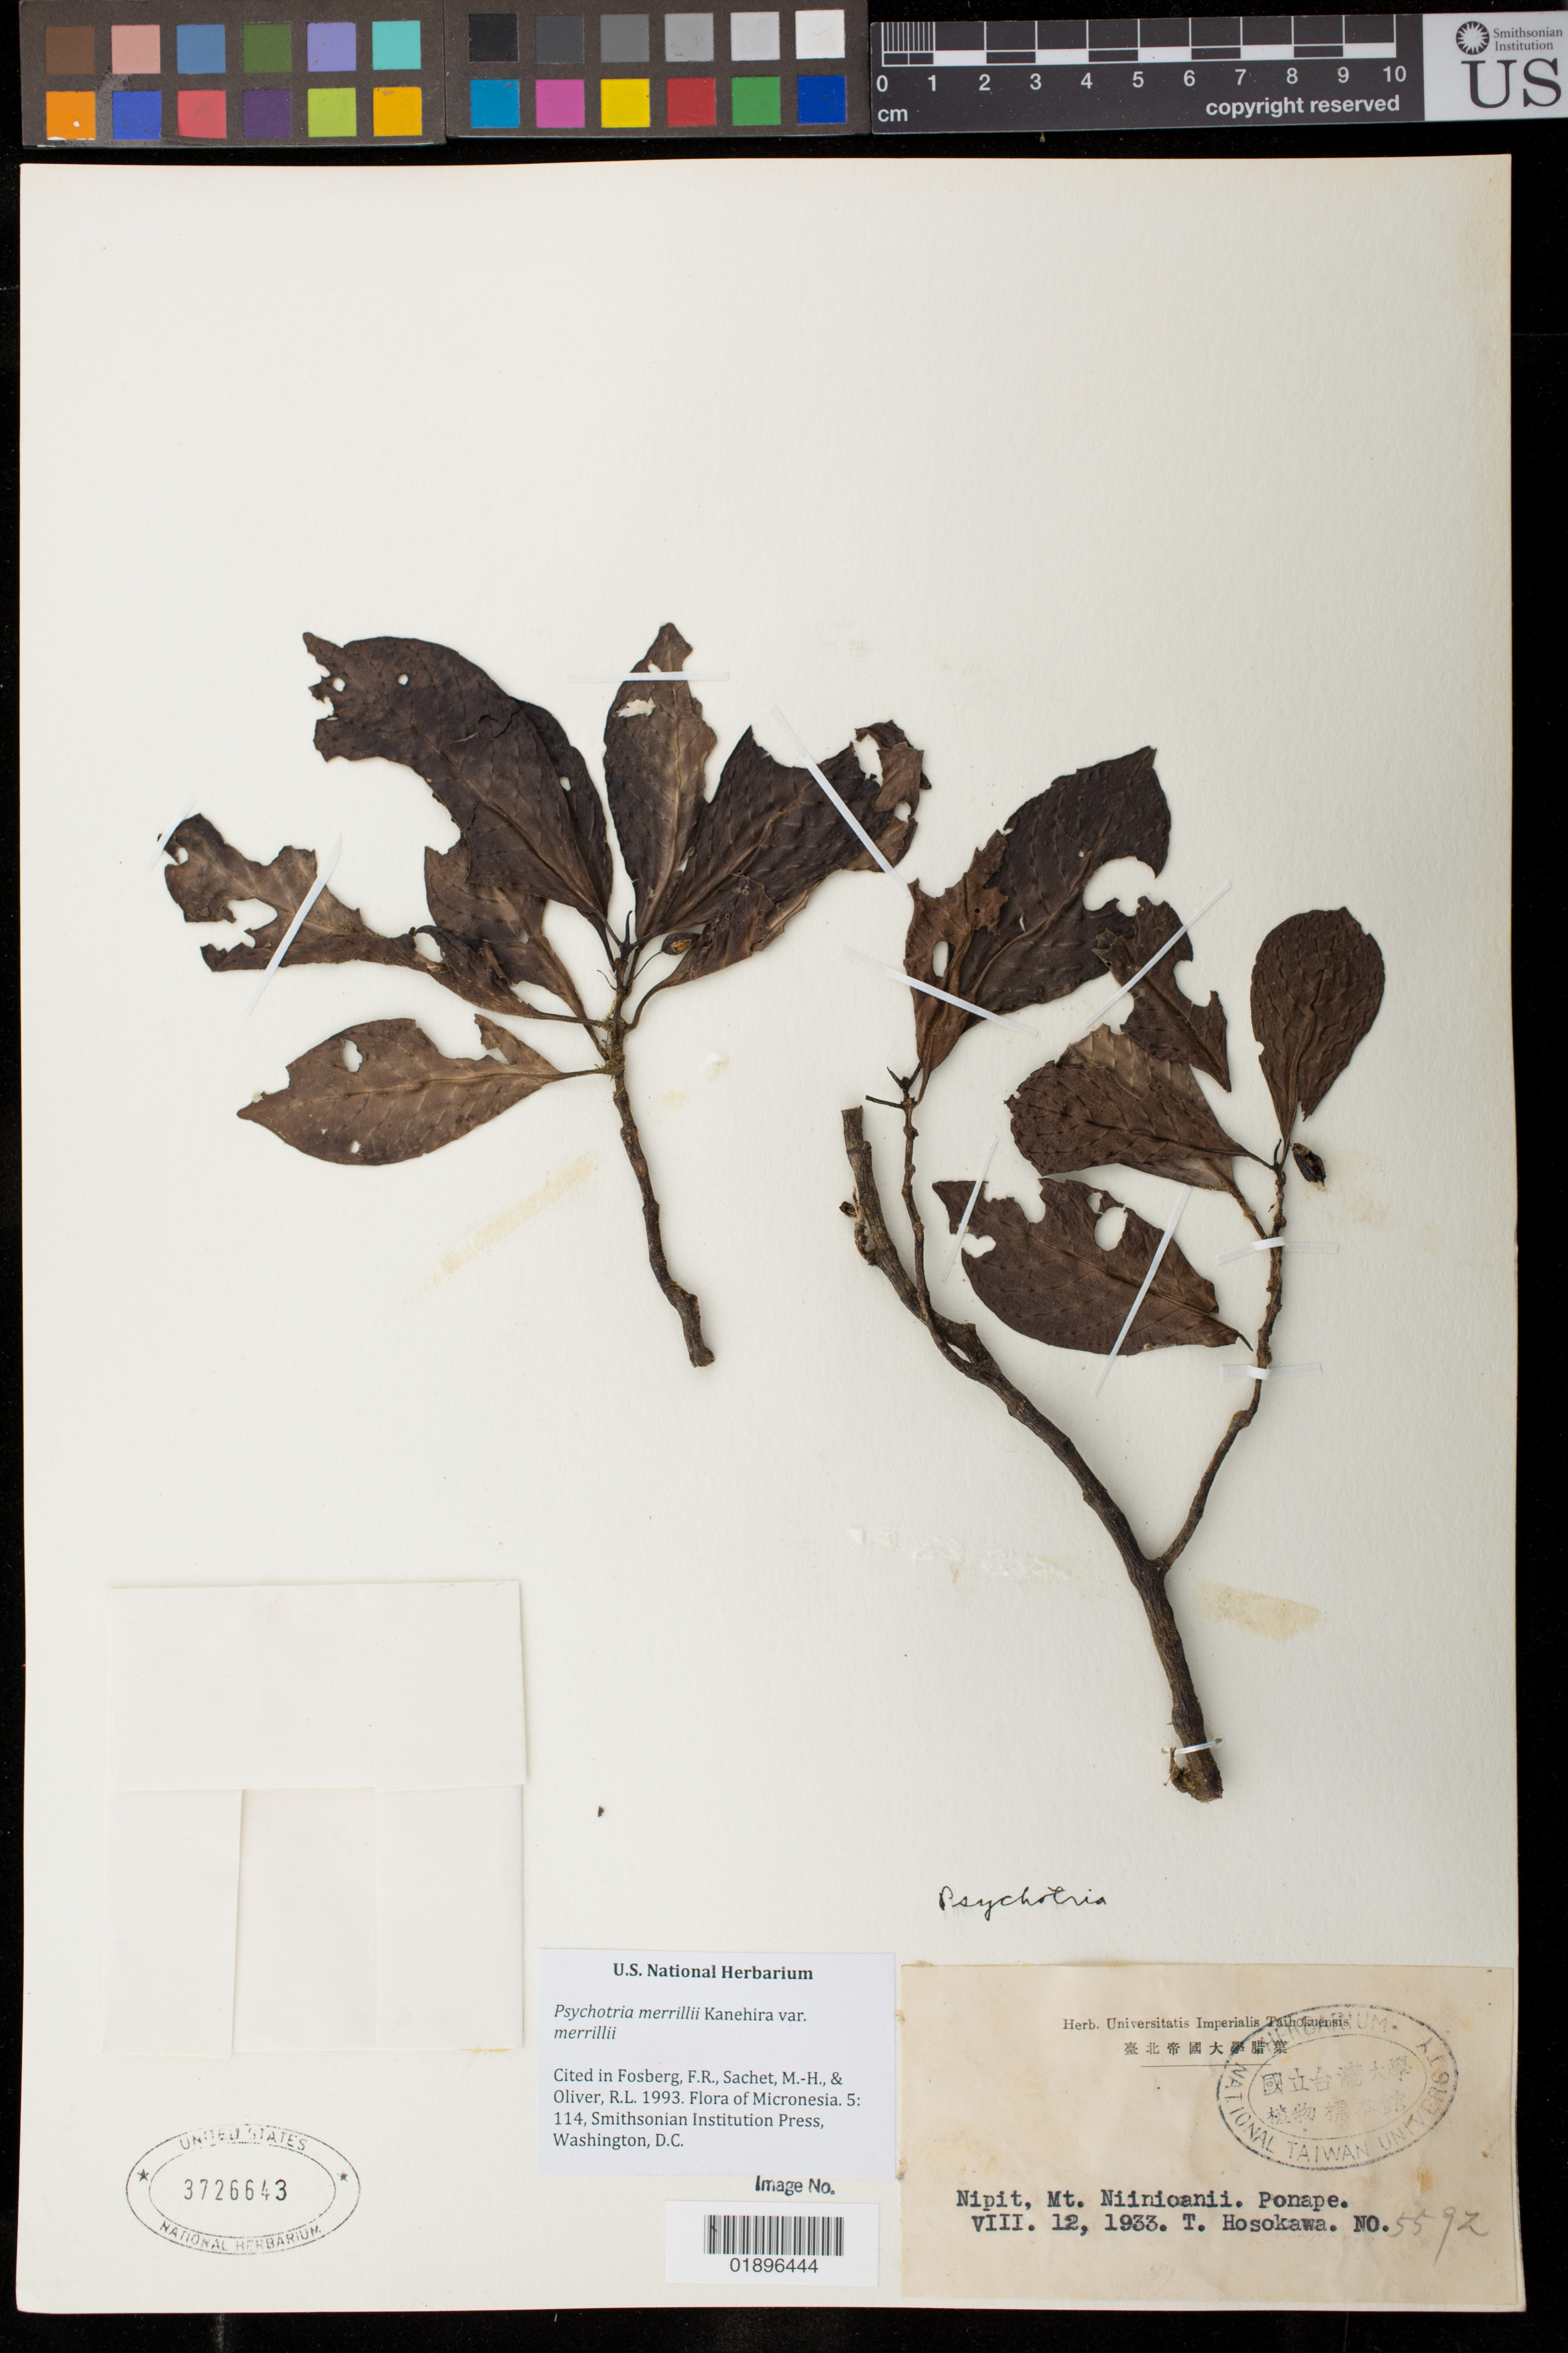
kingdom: Plantae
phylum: Tracheophyta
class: Magnoliopsida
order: Gentianales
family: Rubiaceae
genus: Psychotria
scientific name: Psychotria merrillii var. merrillii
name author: Kaneh.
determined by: Fosberg, F. R.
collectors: T. Hosokawa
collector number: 5592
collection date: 1933-08-12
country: Micronesia, Federated States of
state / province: Pohnpei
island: Pohnpei [Ponape]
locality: Nipit, Mt. Niinioanii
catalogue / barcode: US 3726643